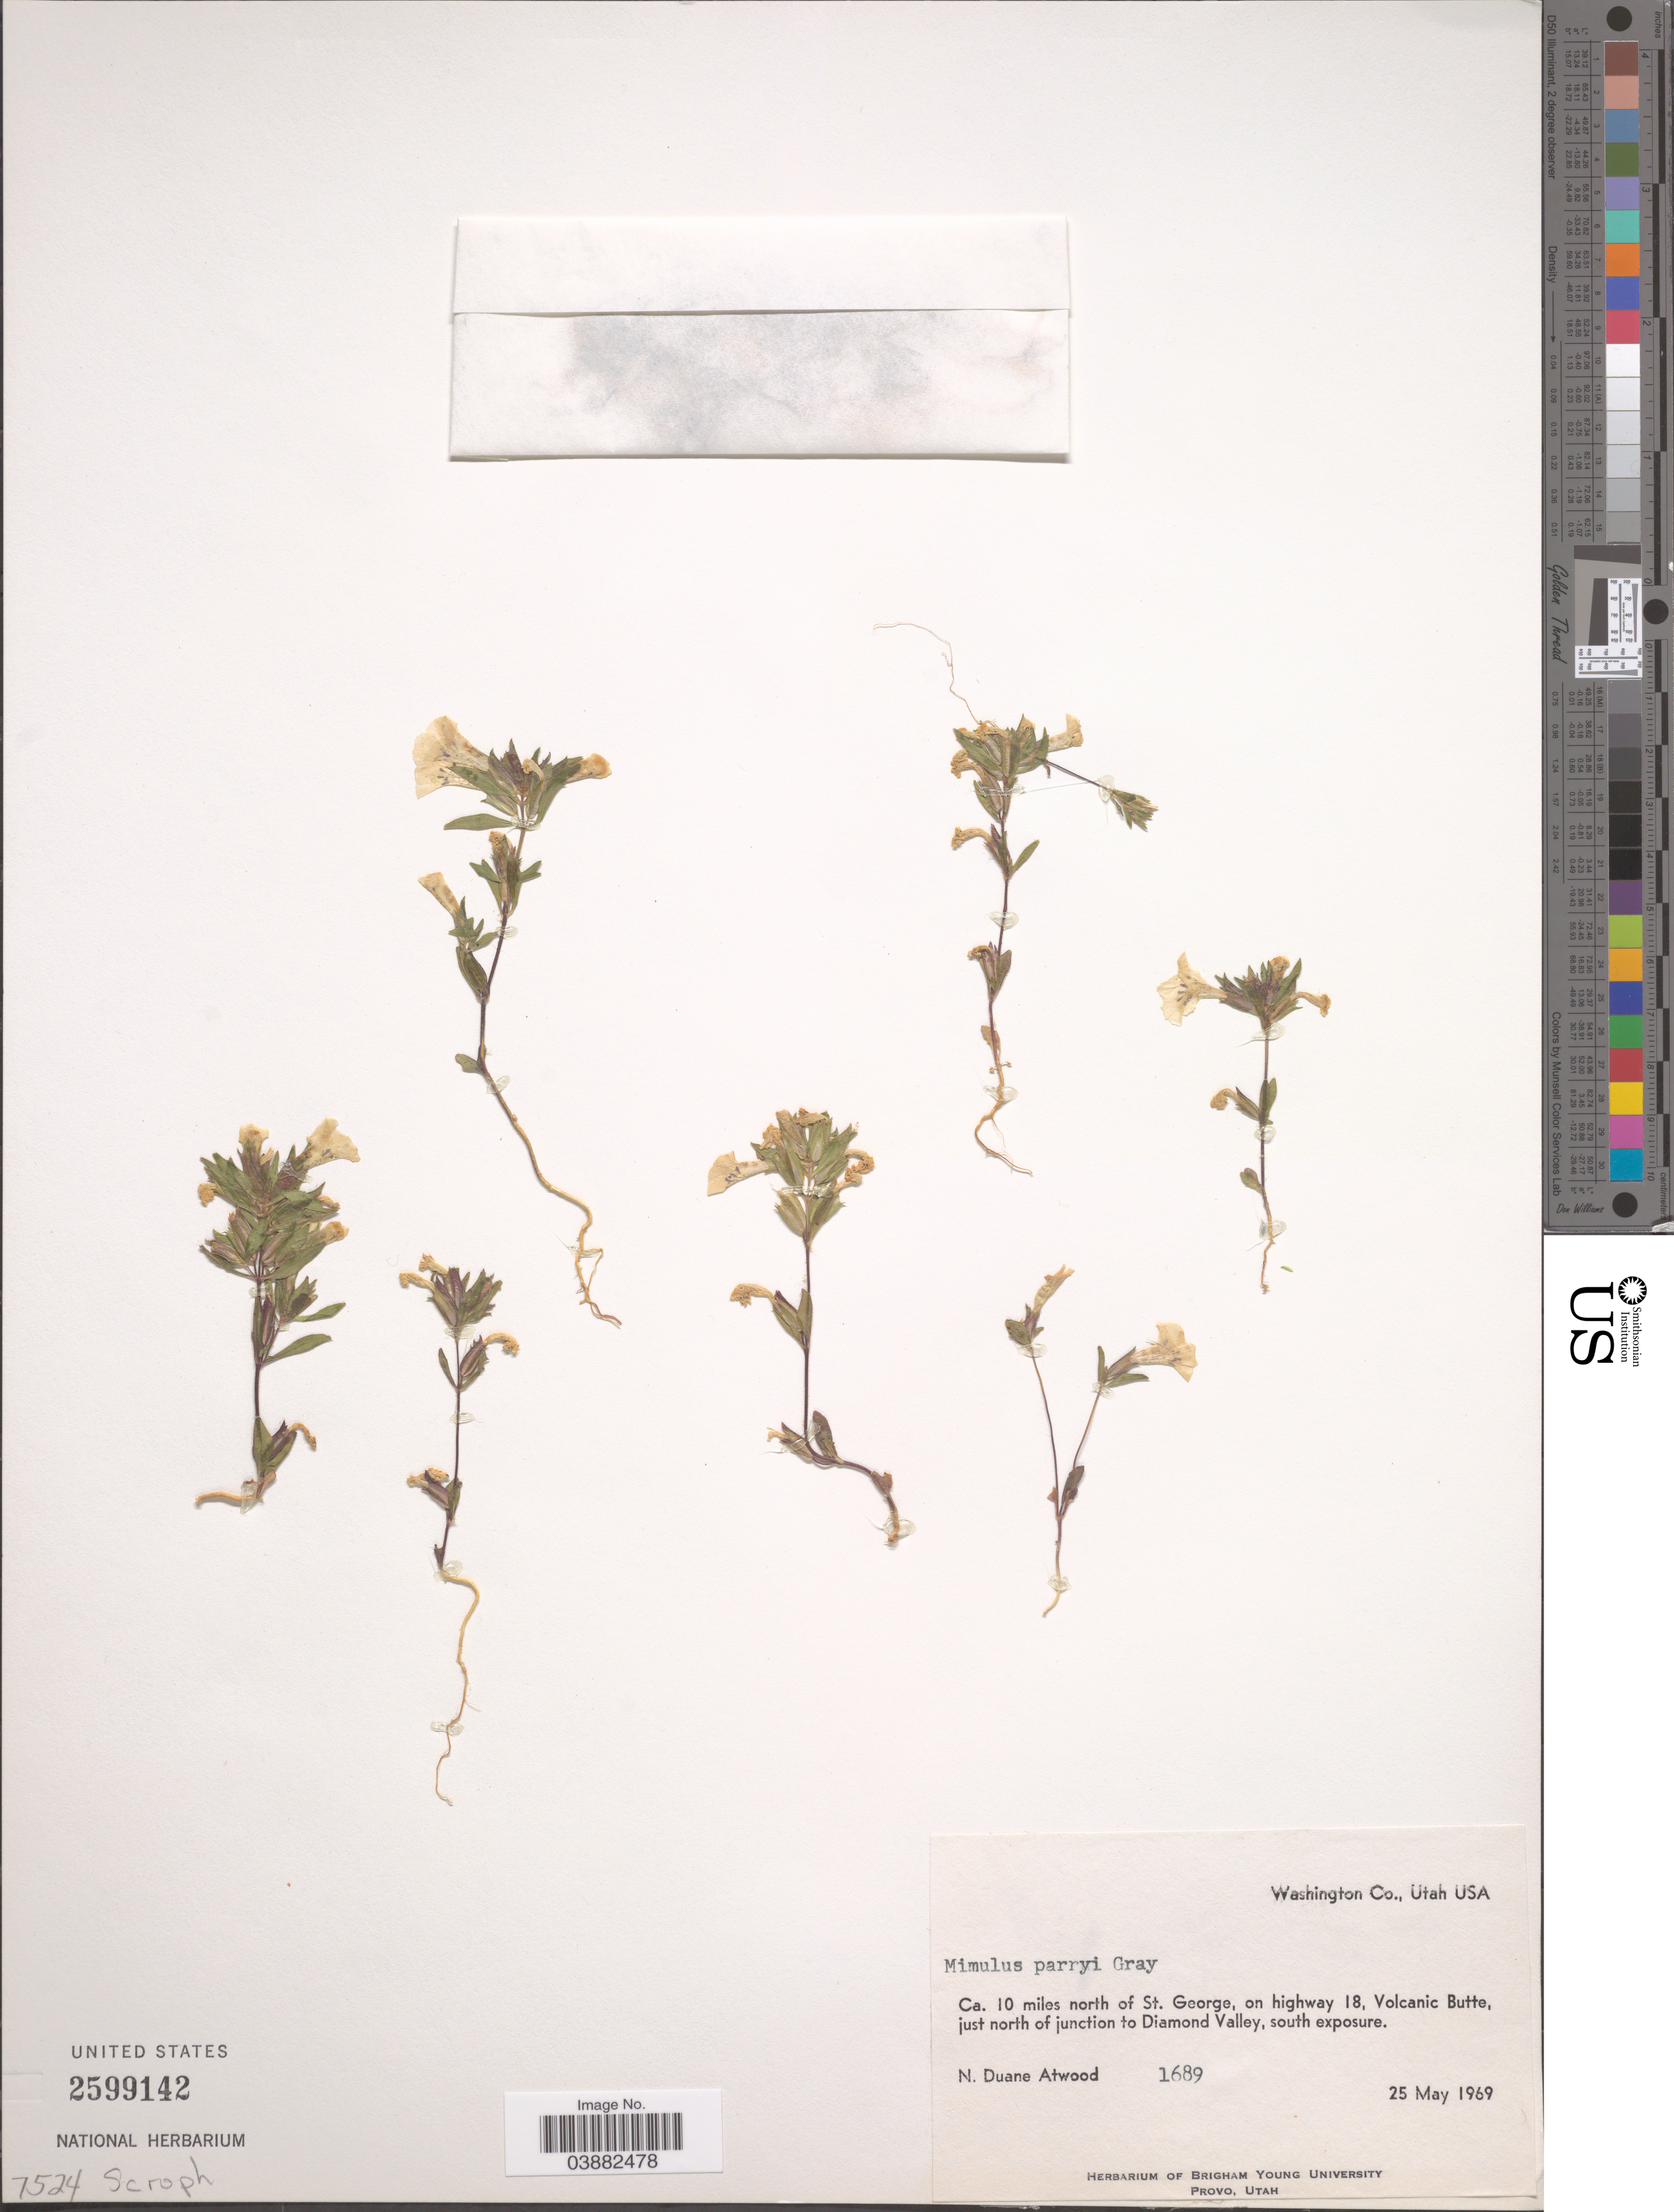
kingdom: Plantae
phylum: Tracheophyta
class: Magnoliopsida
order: Lamiales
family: Phrymaceae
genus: Mimulus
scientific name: Mimulus parryi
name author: A. Gray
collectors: N. Atwood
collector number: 1689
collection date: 1969-05-25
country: United States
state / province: Utah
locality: Washington Co. Ca. 10 miles north of St. George, on highway 18, Volcanic Butte, just north of junction to Diamond Valley, south exposure.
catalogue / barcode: US 2599142